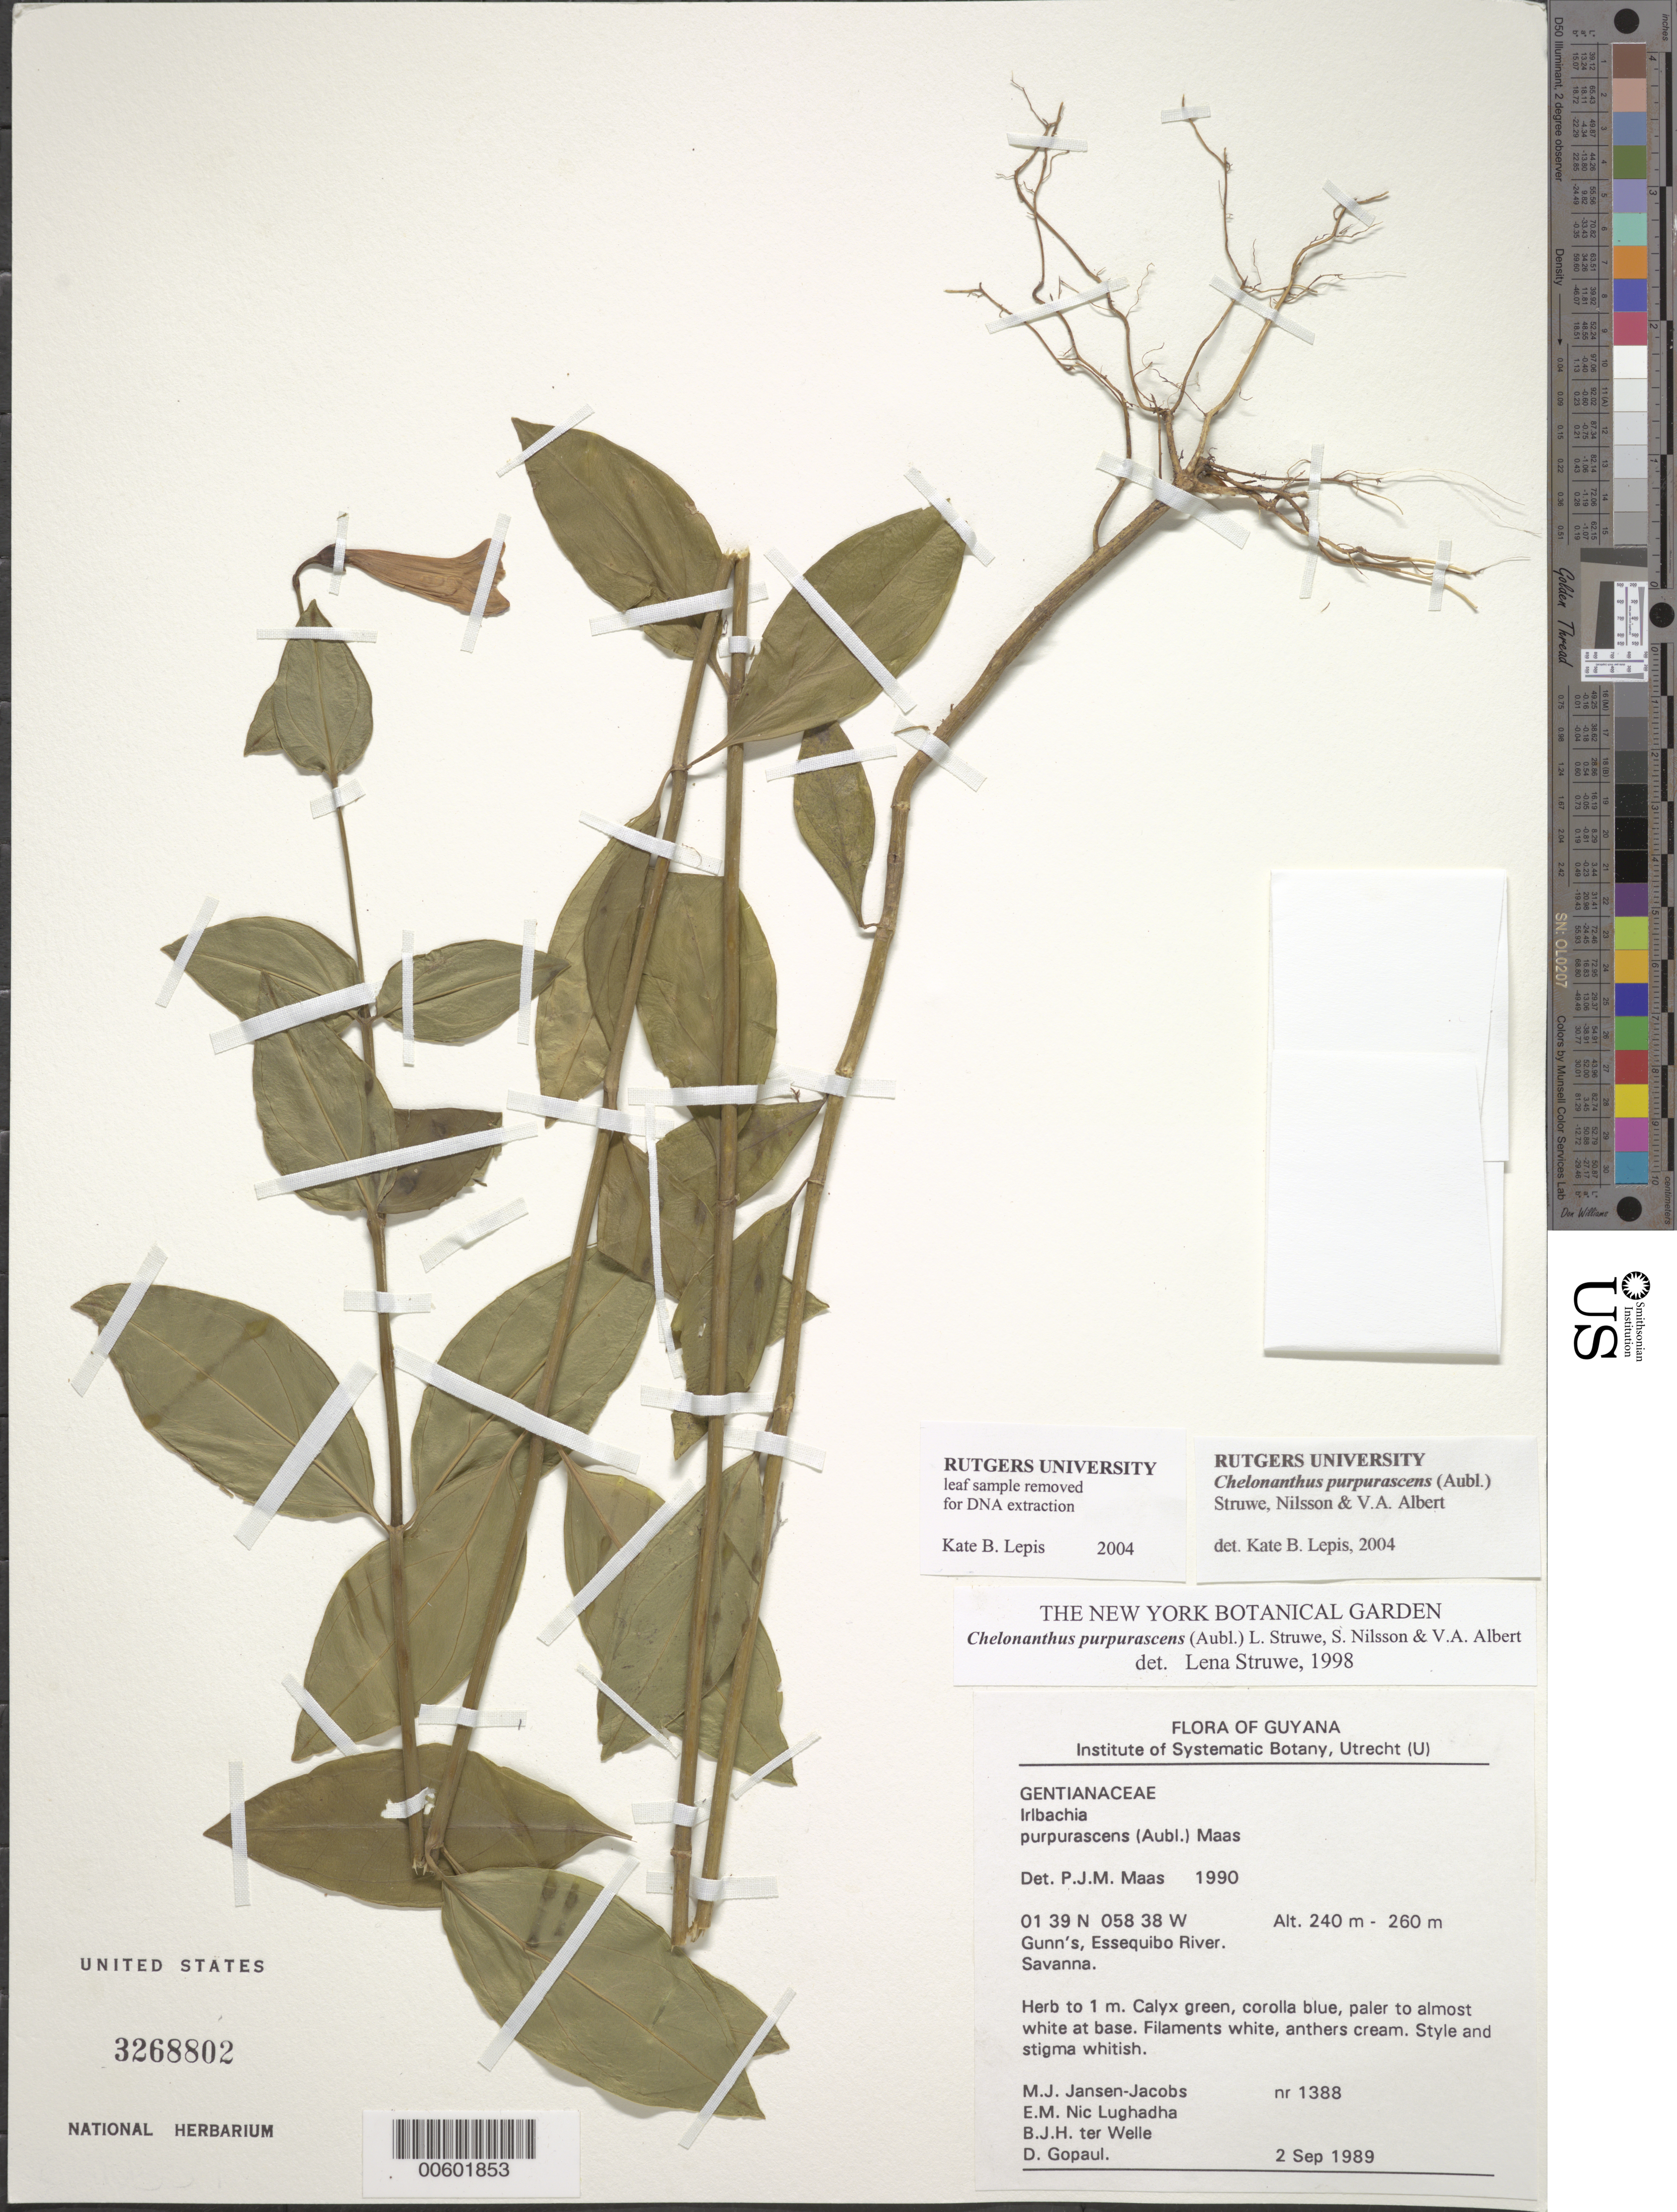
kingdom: Plantae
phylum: Tracheophyta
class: Magnoliopsida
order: Gentianales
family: Gentianaceae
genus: Chelonanthus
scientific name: Chelonanthus purpurascens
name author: (Aubl.) Struwe et al.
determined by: Struwe, L.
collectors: M. J. Jansen-Jacobs, E. Nic Lughadha, B. Welle & D. Gopaul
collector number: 1388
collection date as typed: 2-Sep-89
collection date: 1989-09-02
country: Guyana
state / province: U. Takutu-U. Essequibo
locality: Gunn's, Essequibo River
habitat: Savanna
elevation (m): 240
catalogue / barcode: US 3268802